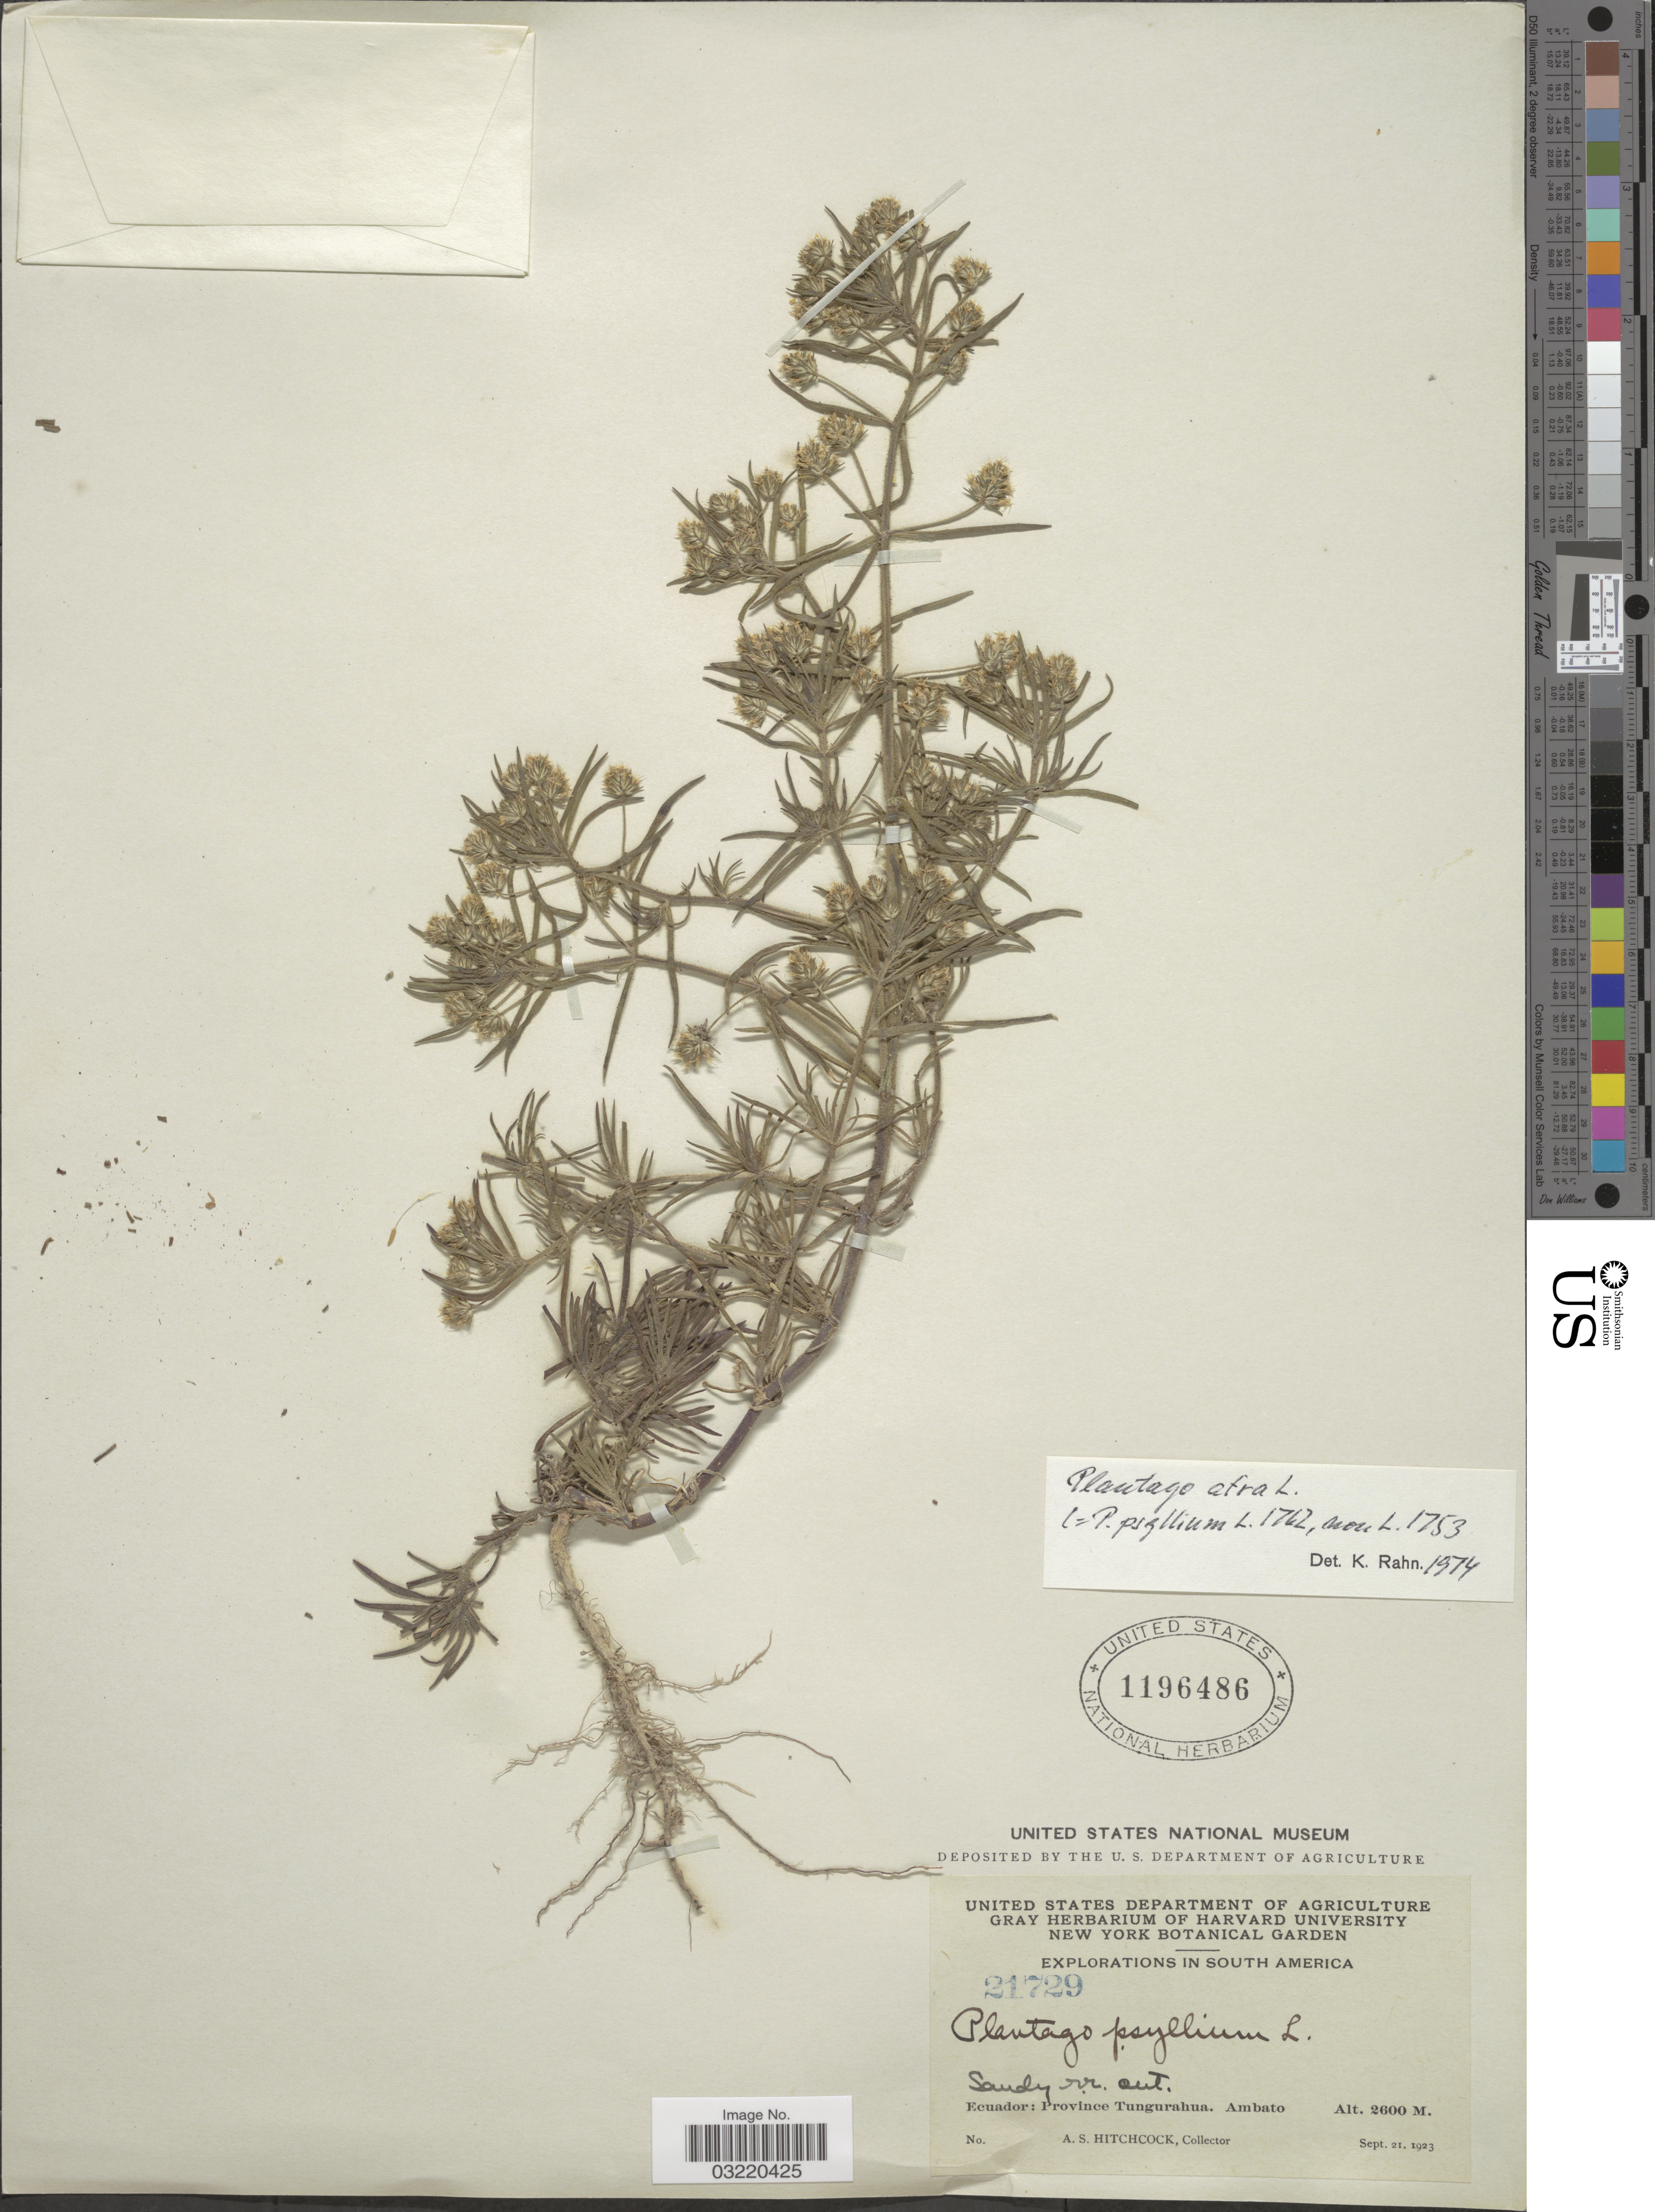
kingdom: Plantae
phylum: Tracheophyta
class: Magnoliopsida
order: Lamiales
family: Plantaginaceae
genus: Plantago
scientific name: Plantago afra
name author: L.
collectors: A. S. Hitchcock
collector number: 21729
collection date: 1923-09-21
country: Ecuador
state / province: Tungurahua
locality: Ambato.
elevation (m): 2600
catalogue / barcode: US 1196486